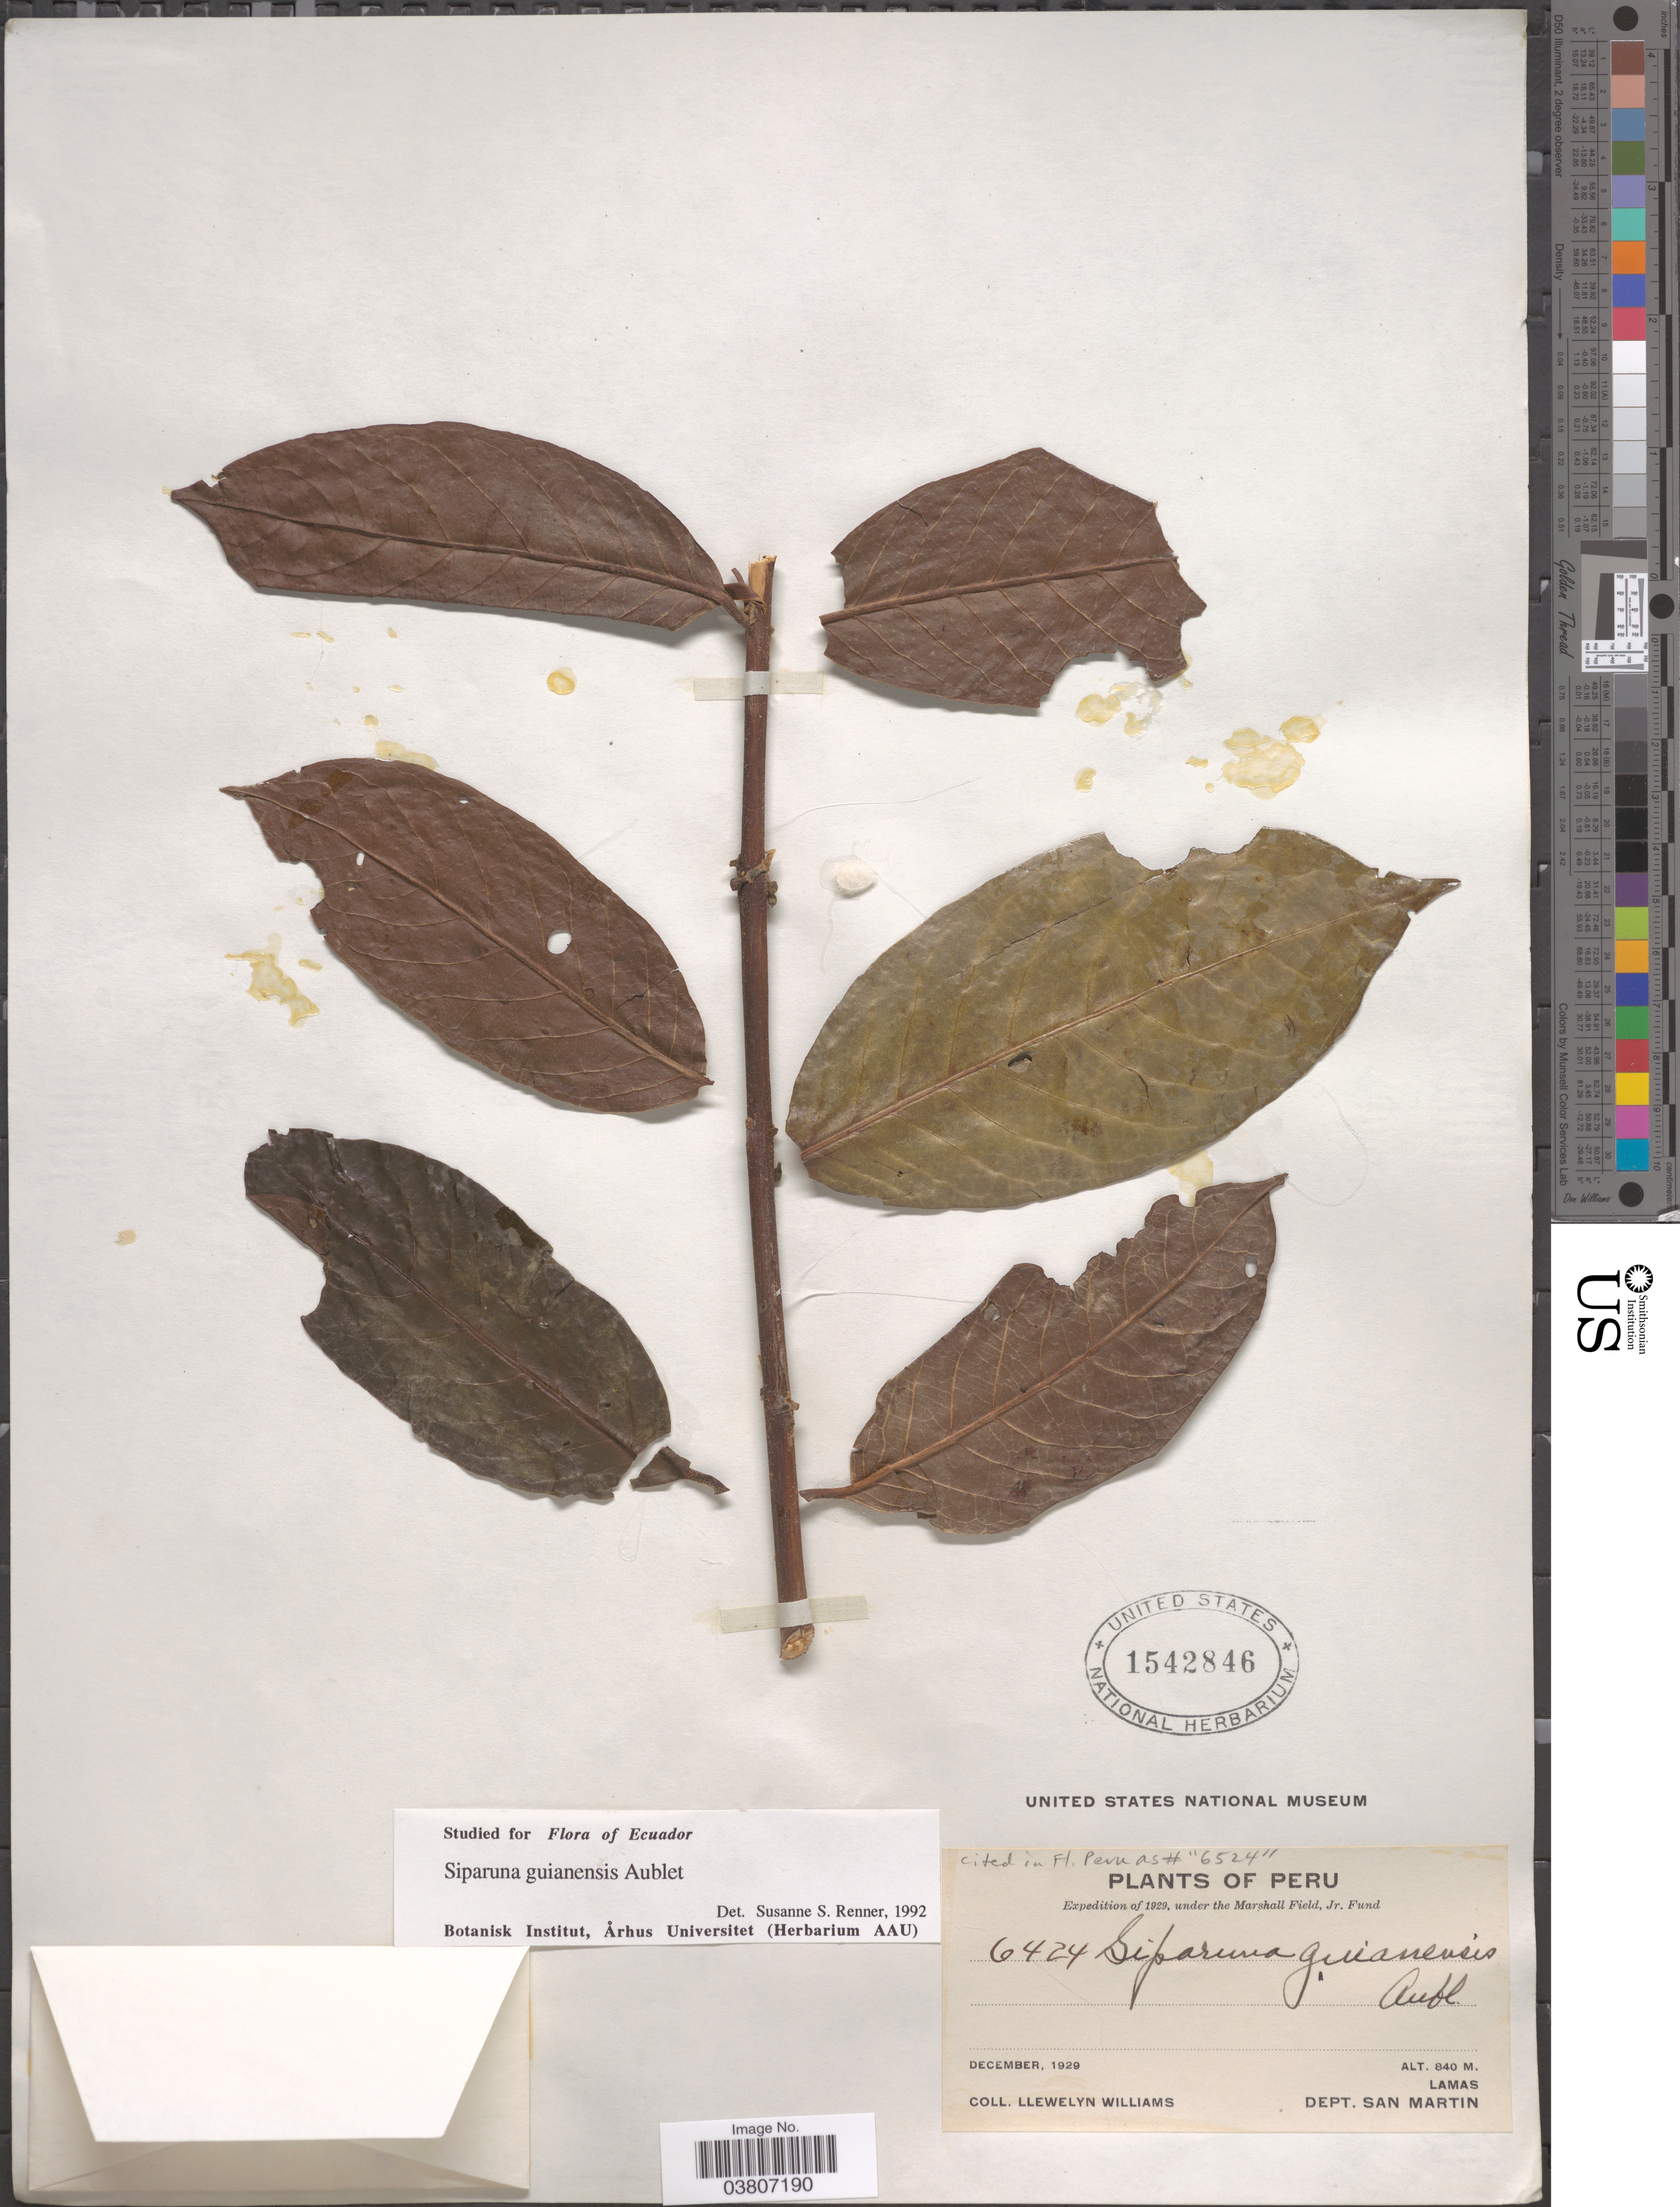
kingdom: Plantae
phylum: Tracheophyta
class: Magnoliopsida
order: Laurales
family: Siparunaceae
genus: Siparuna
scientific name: Siparuna guianensis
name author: Aubl.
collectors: Ll. Williams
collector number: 6424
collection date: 1929-12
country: Peru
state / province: San Martín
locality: Lamas, Dept. San Martin.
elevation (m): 840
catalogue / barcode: US 1542846